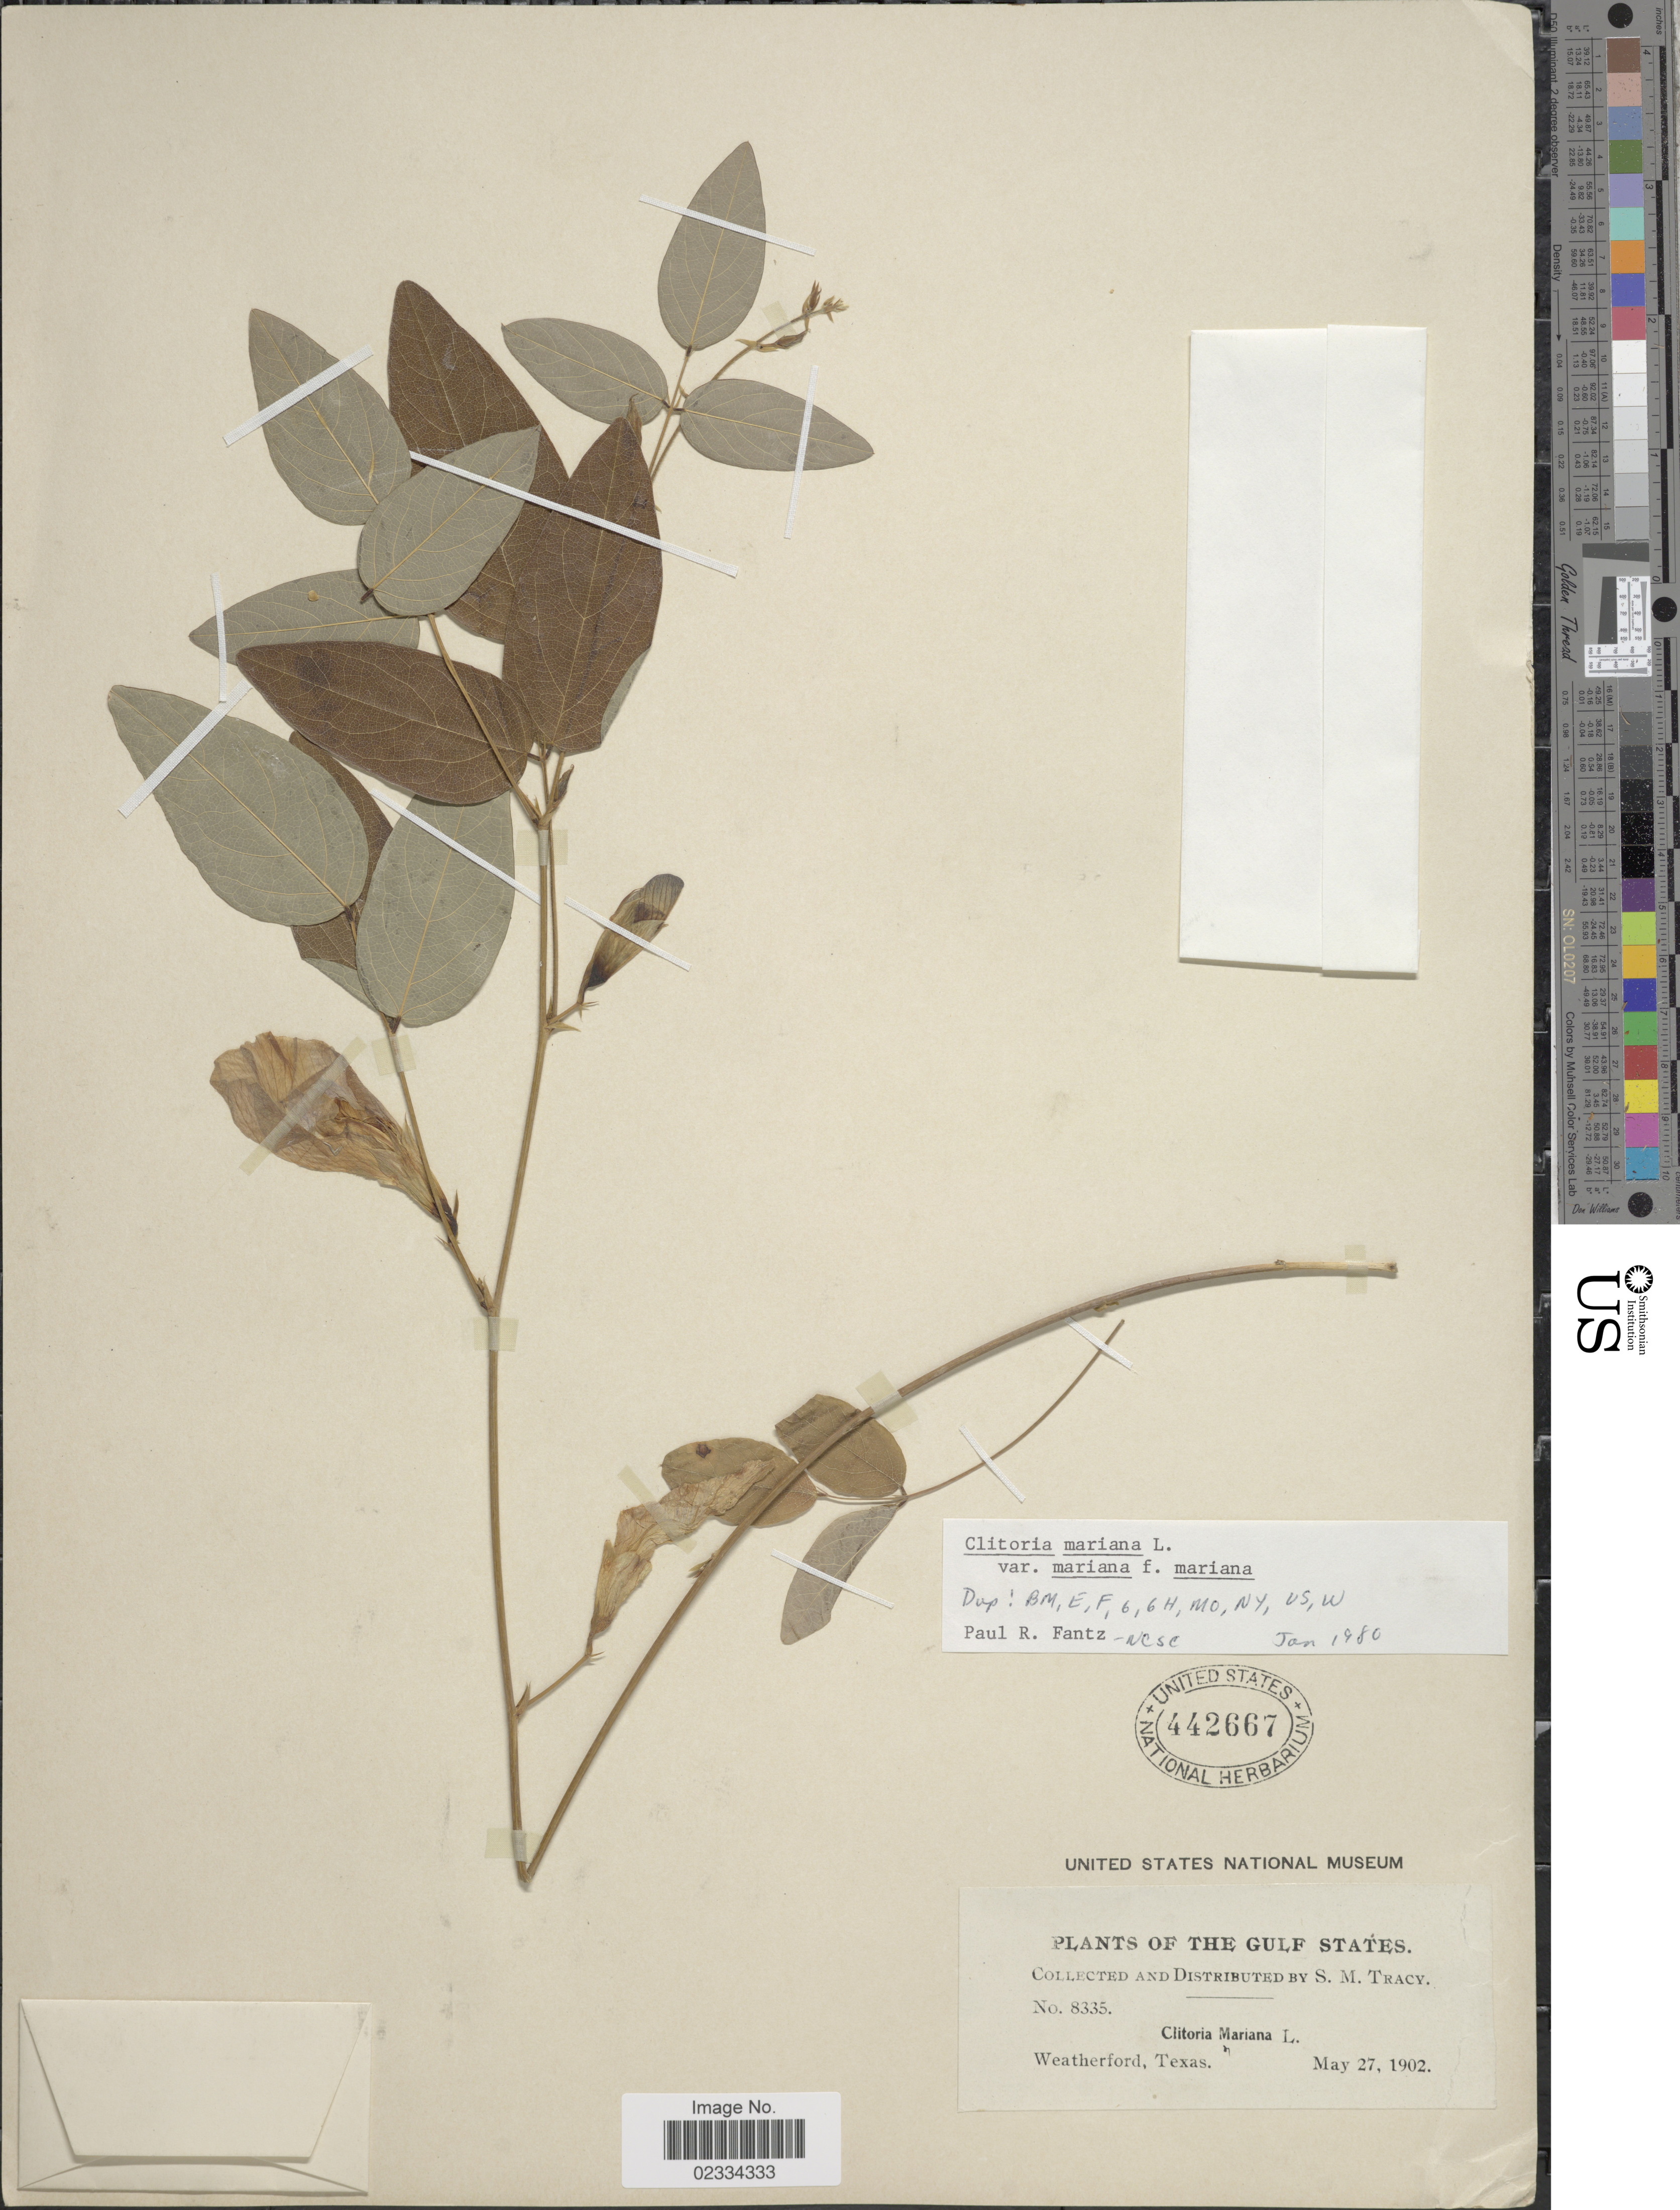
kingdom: Plantae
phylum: Tracheophyta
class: Magnoliopsida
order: Fabales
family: Fabaceae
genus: Clitoria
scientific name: Clitoria mariana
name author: L.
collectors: S. M. Tracy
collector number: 8335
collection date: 1902-05-27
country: United States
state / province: Texas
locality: Weatherford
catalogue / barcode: US 442667